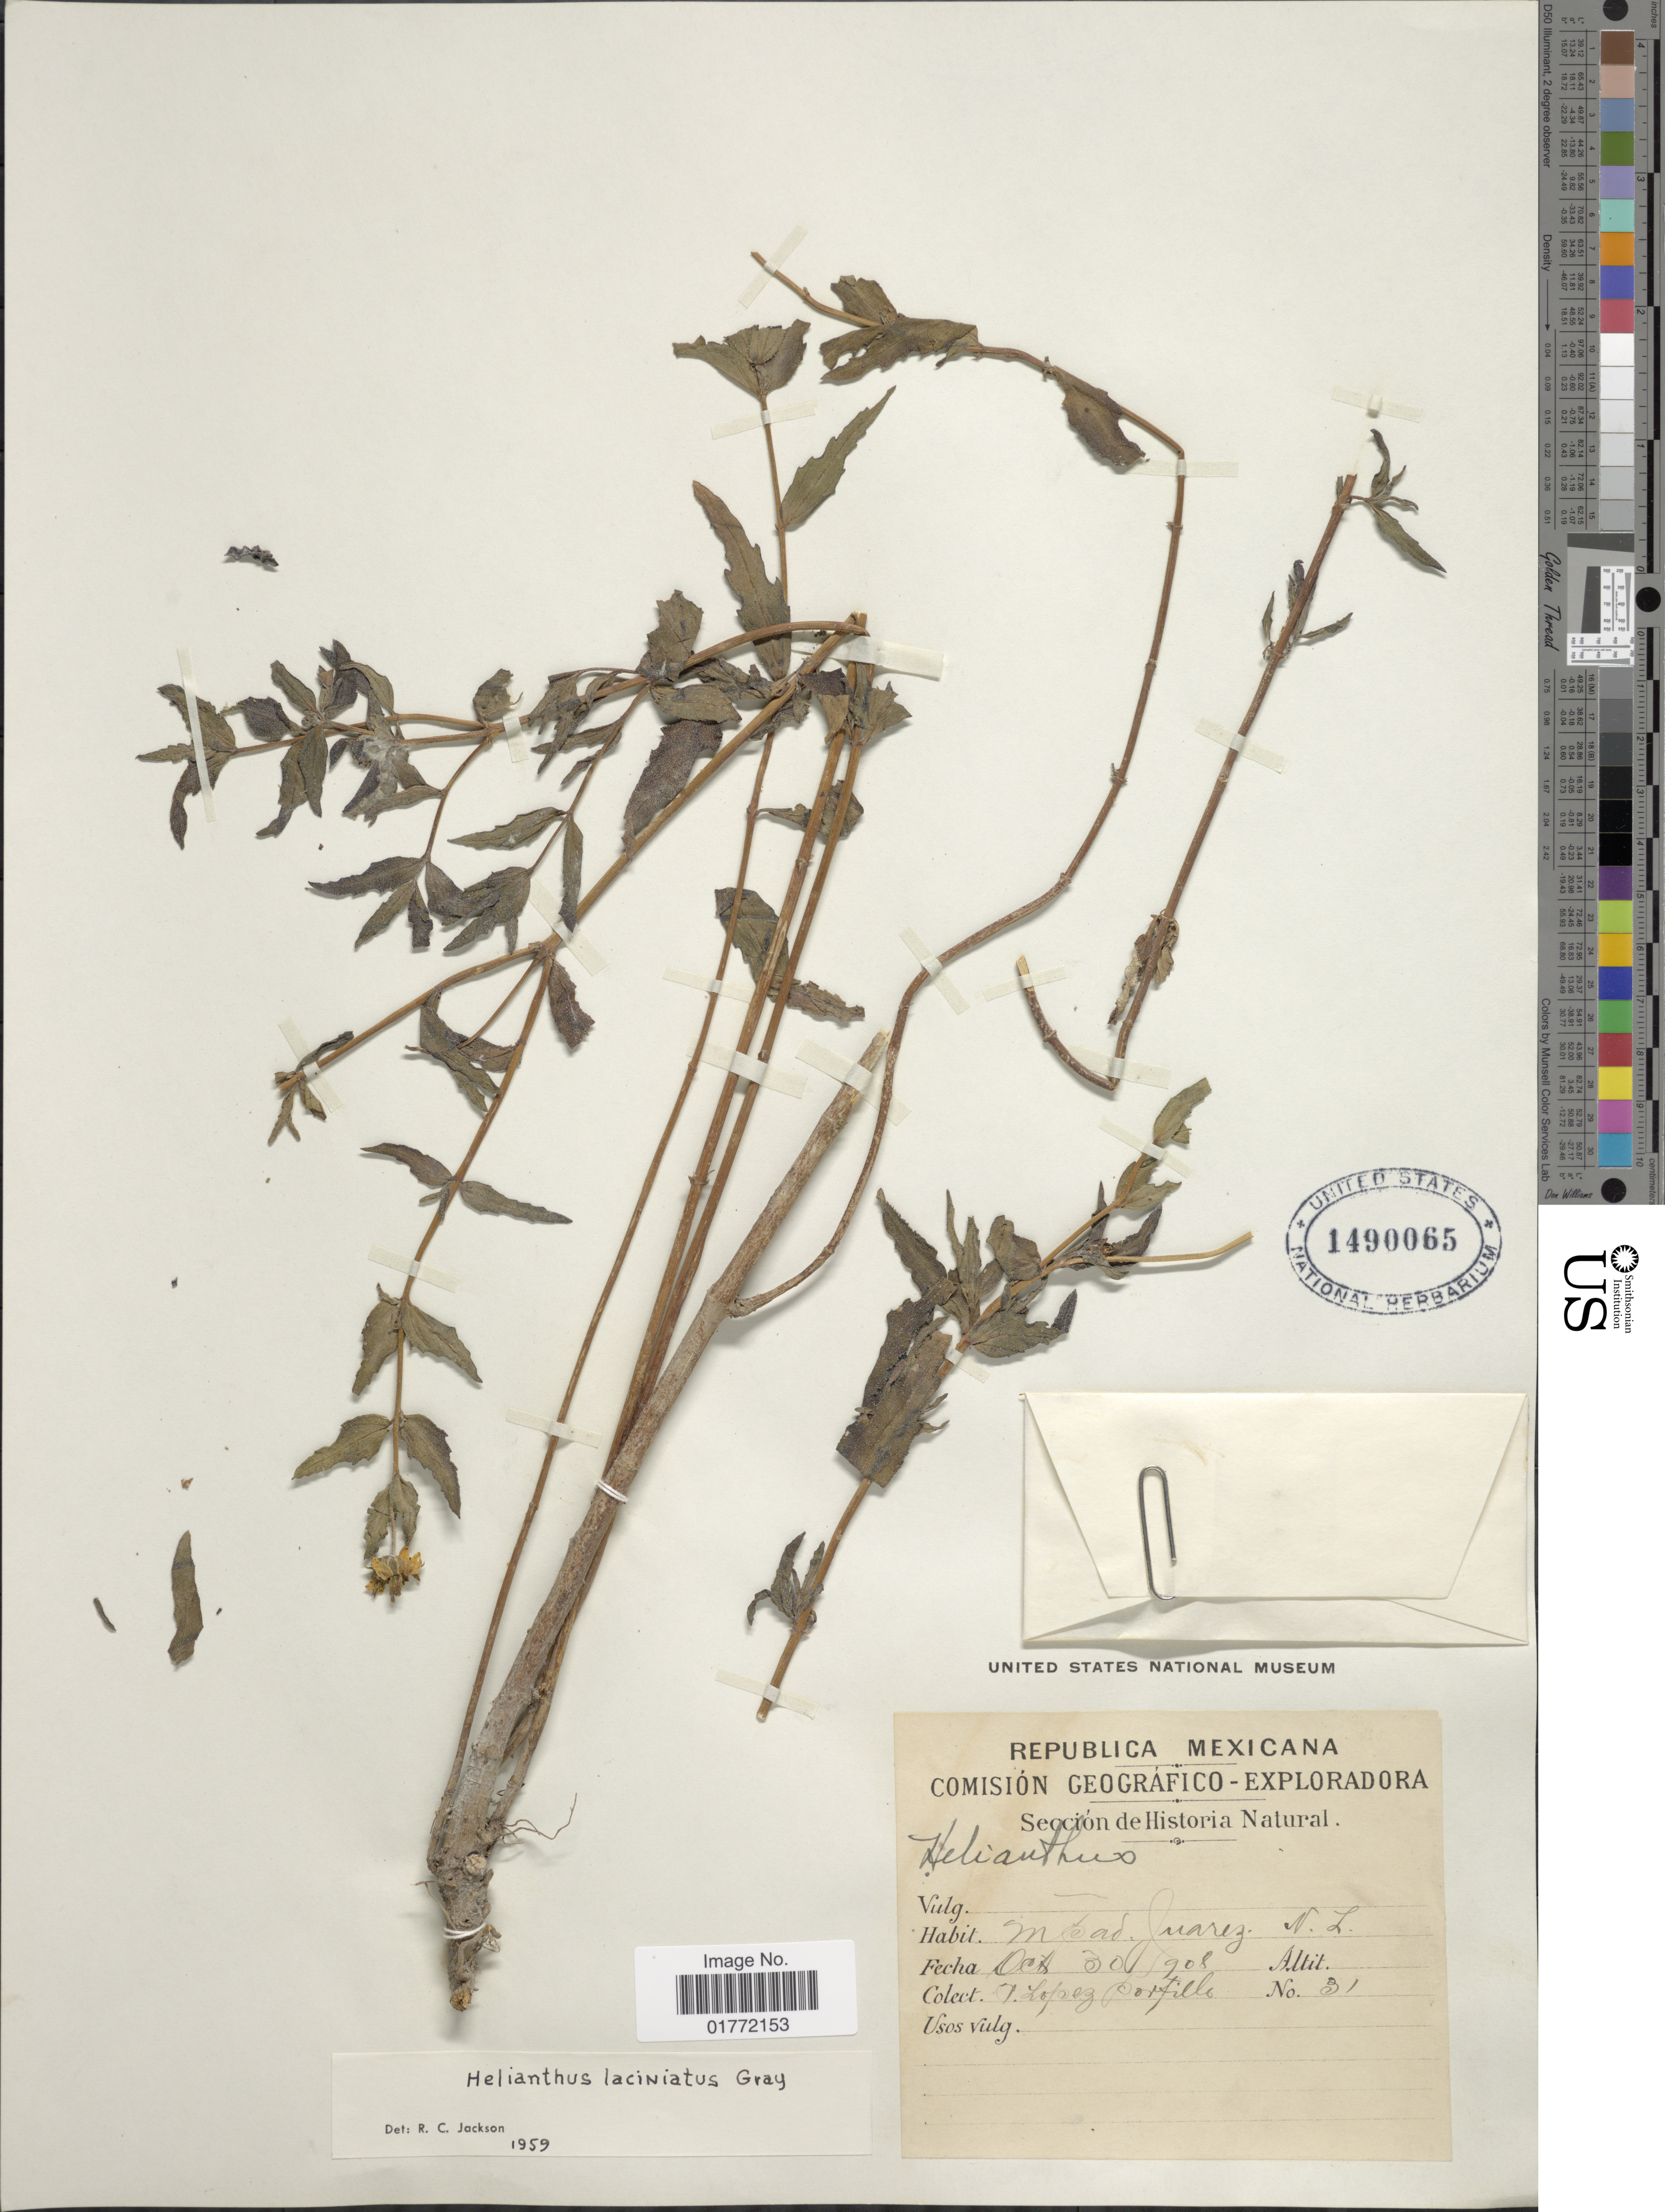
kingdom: Plantae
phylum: Tracheophyta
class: Magnoliopsida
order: Asterales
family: Asteraceae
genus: Helianthus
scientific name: Helianthus laciniatus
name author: A. Gray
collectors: López Portillo, V.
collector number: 31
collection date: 1908-10-30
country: Mexico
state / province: Nuevo León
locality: Mpad Juarez, N. L.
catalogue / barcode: US 1490065